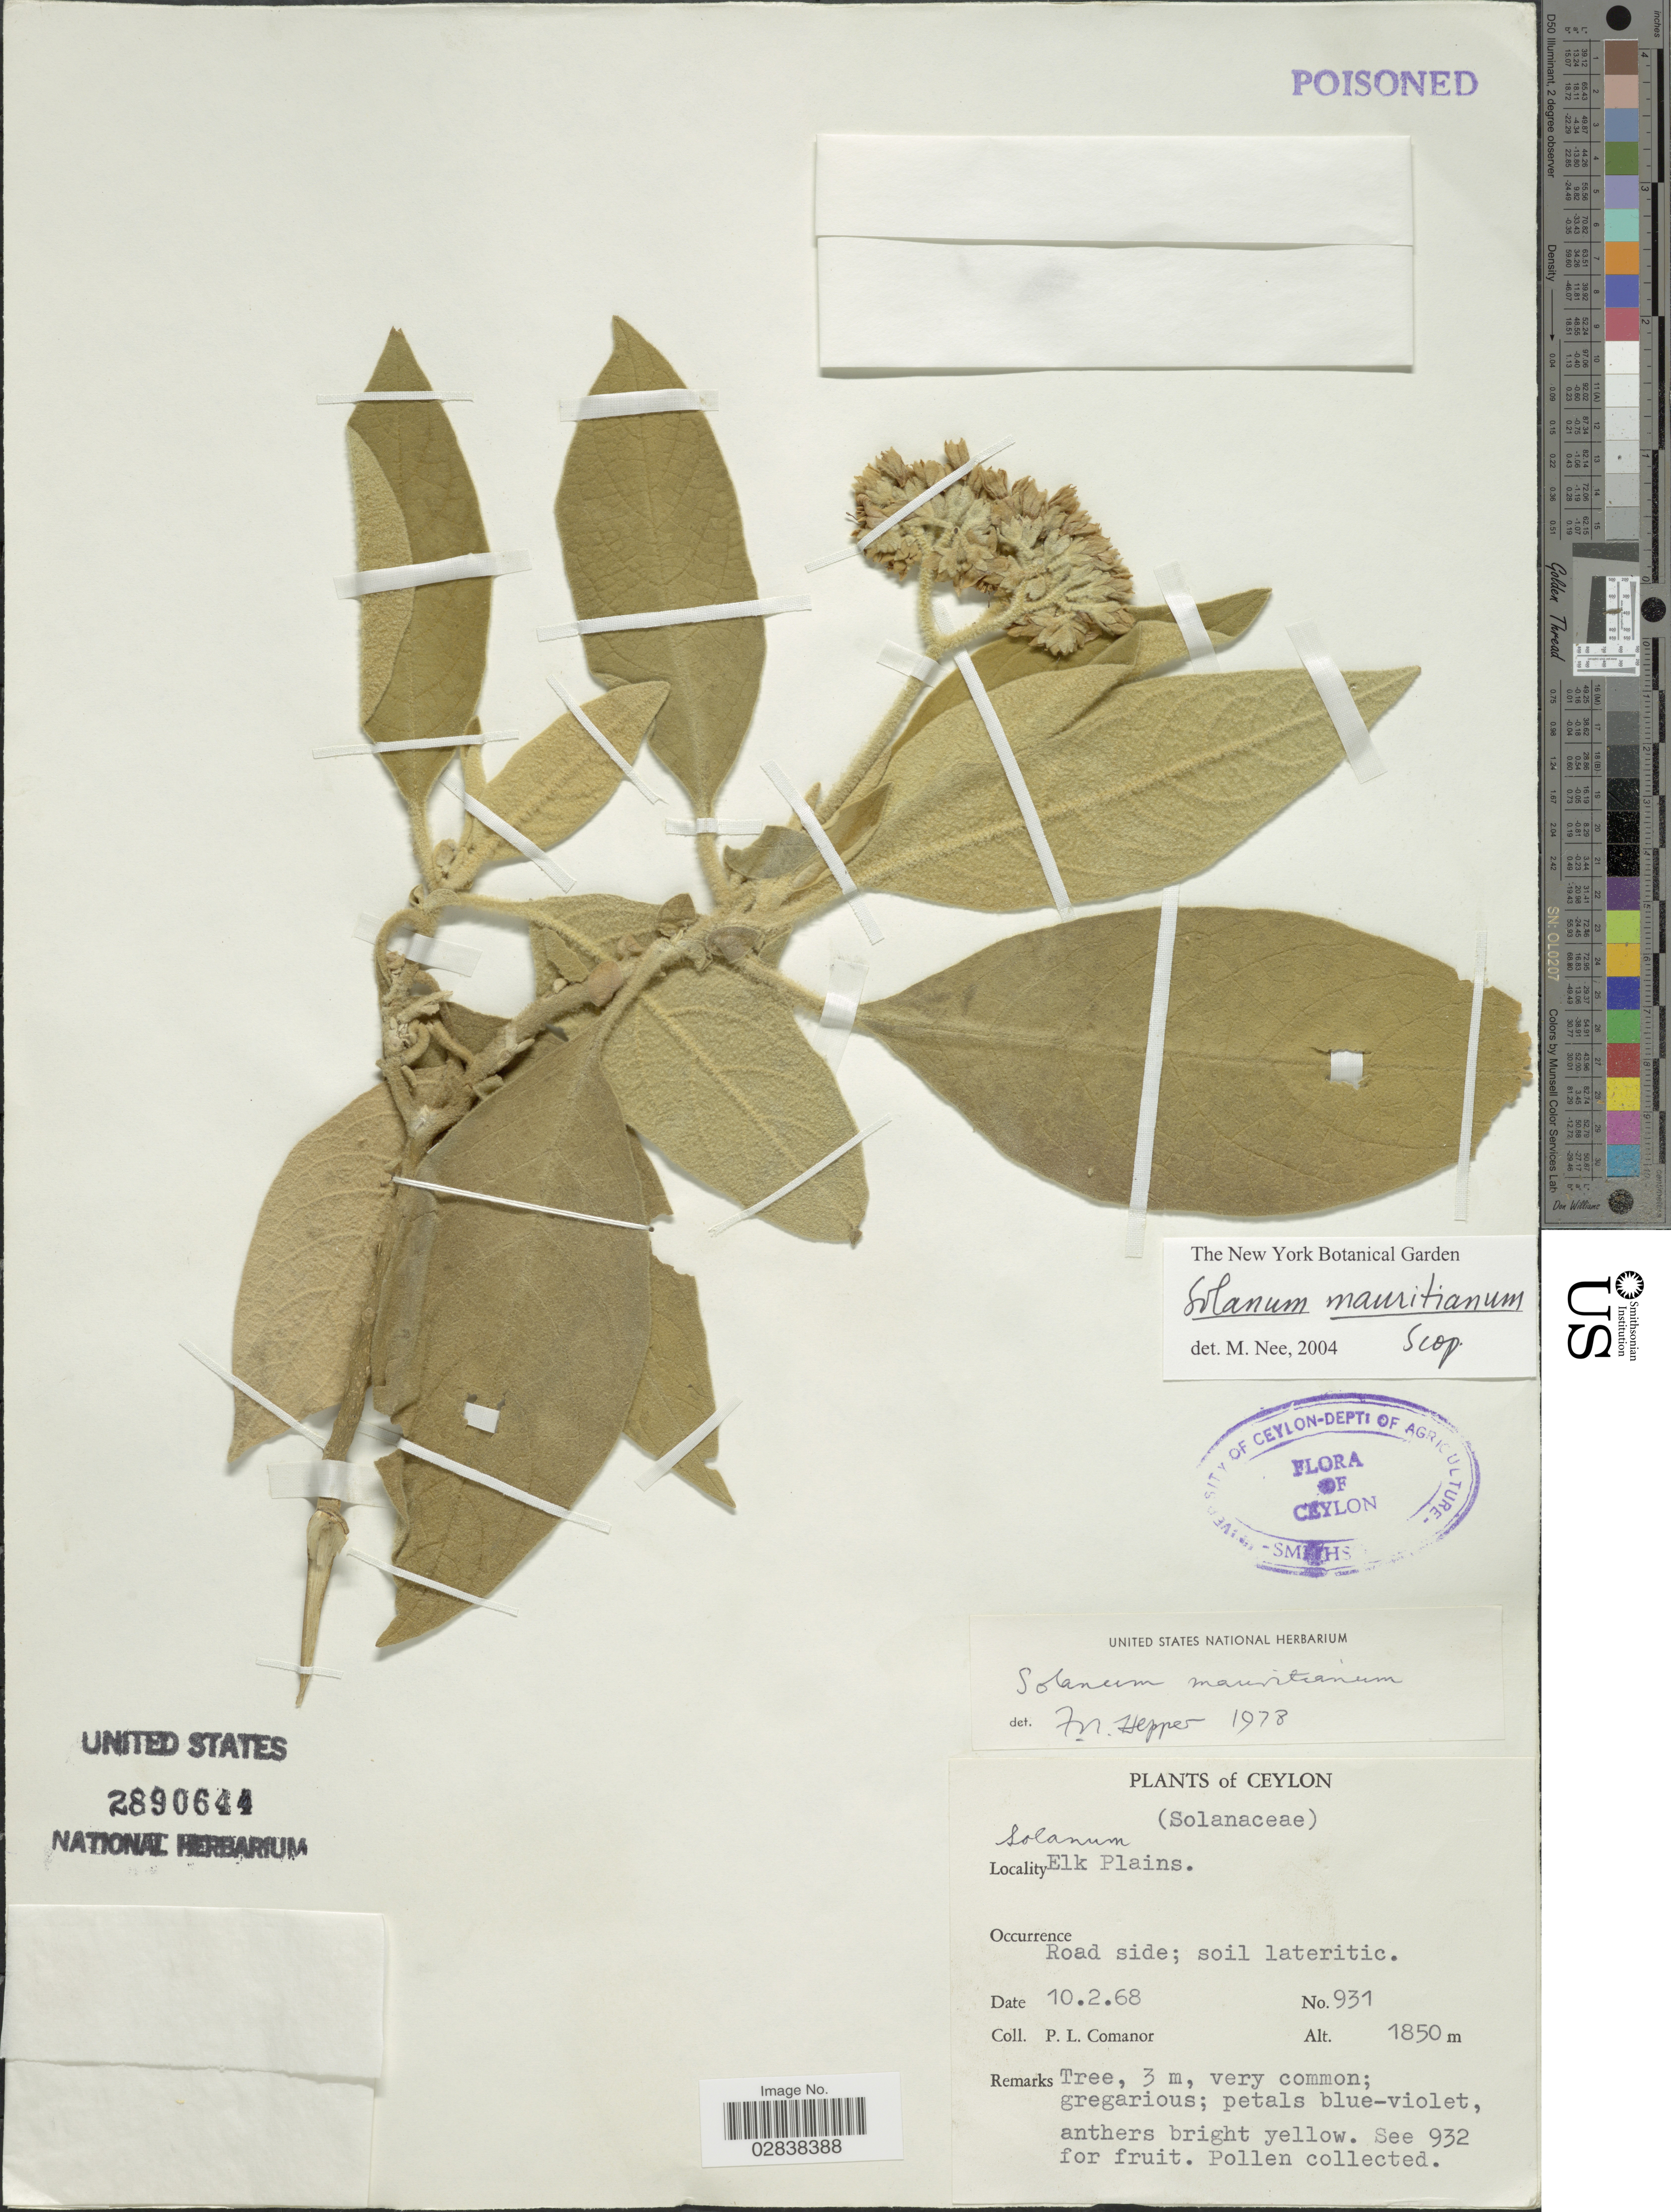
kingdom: Plantae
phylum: Tracheophyta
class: Magnoliopsida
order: Solanales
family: Solanaceae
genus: Solanum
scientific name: Solanum mauritianum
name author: Scop.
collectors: P. Comanor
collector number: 931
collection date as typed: Transcribed d/m/y: 10/2/68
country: Sri Lanka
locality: Elk Plains.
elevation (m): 1850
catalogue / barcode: US 2890644